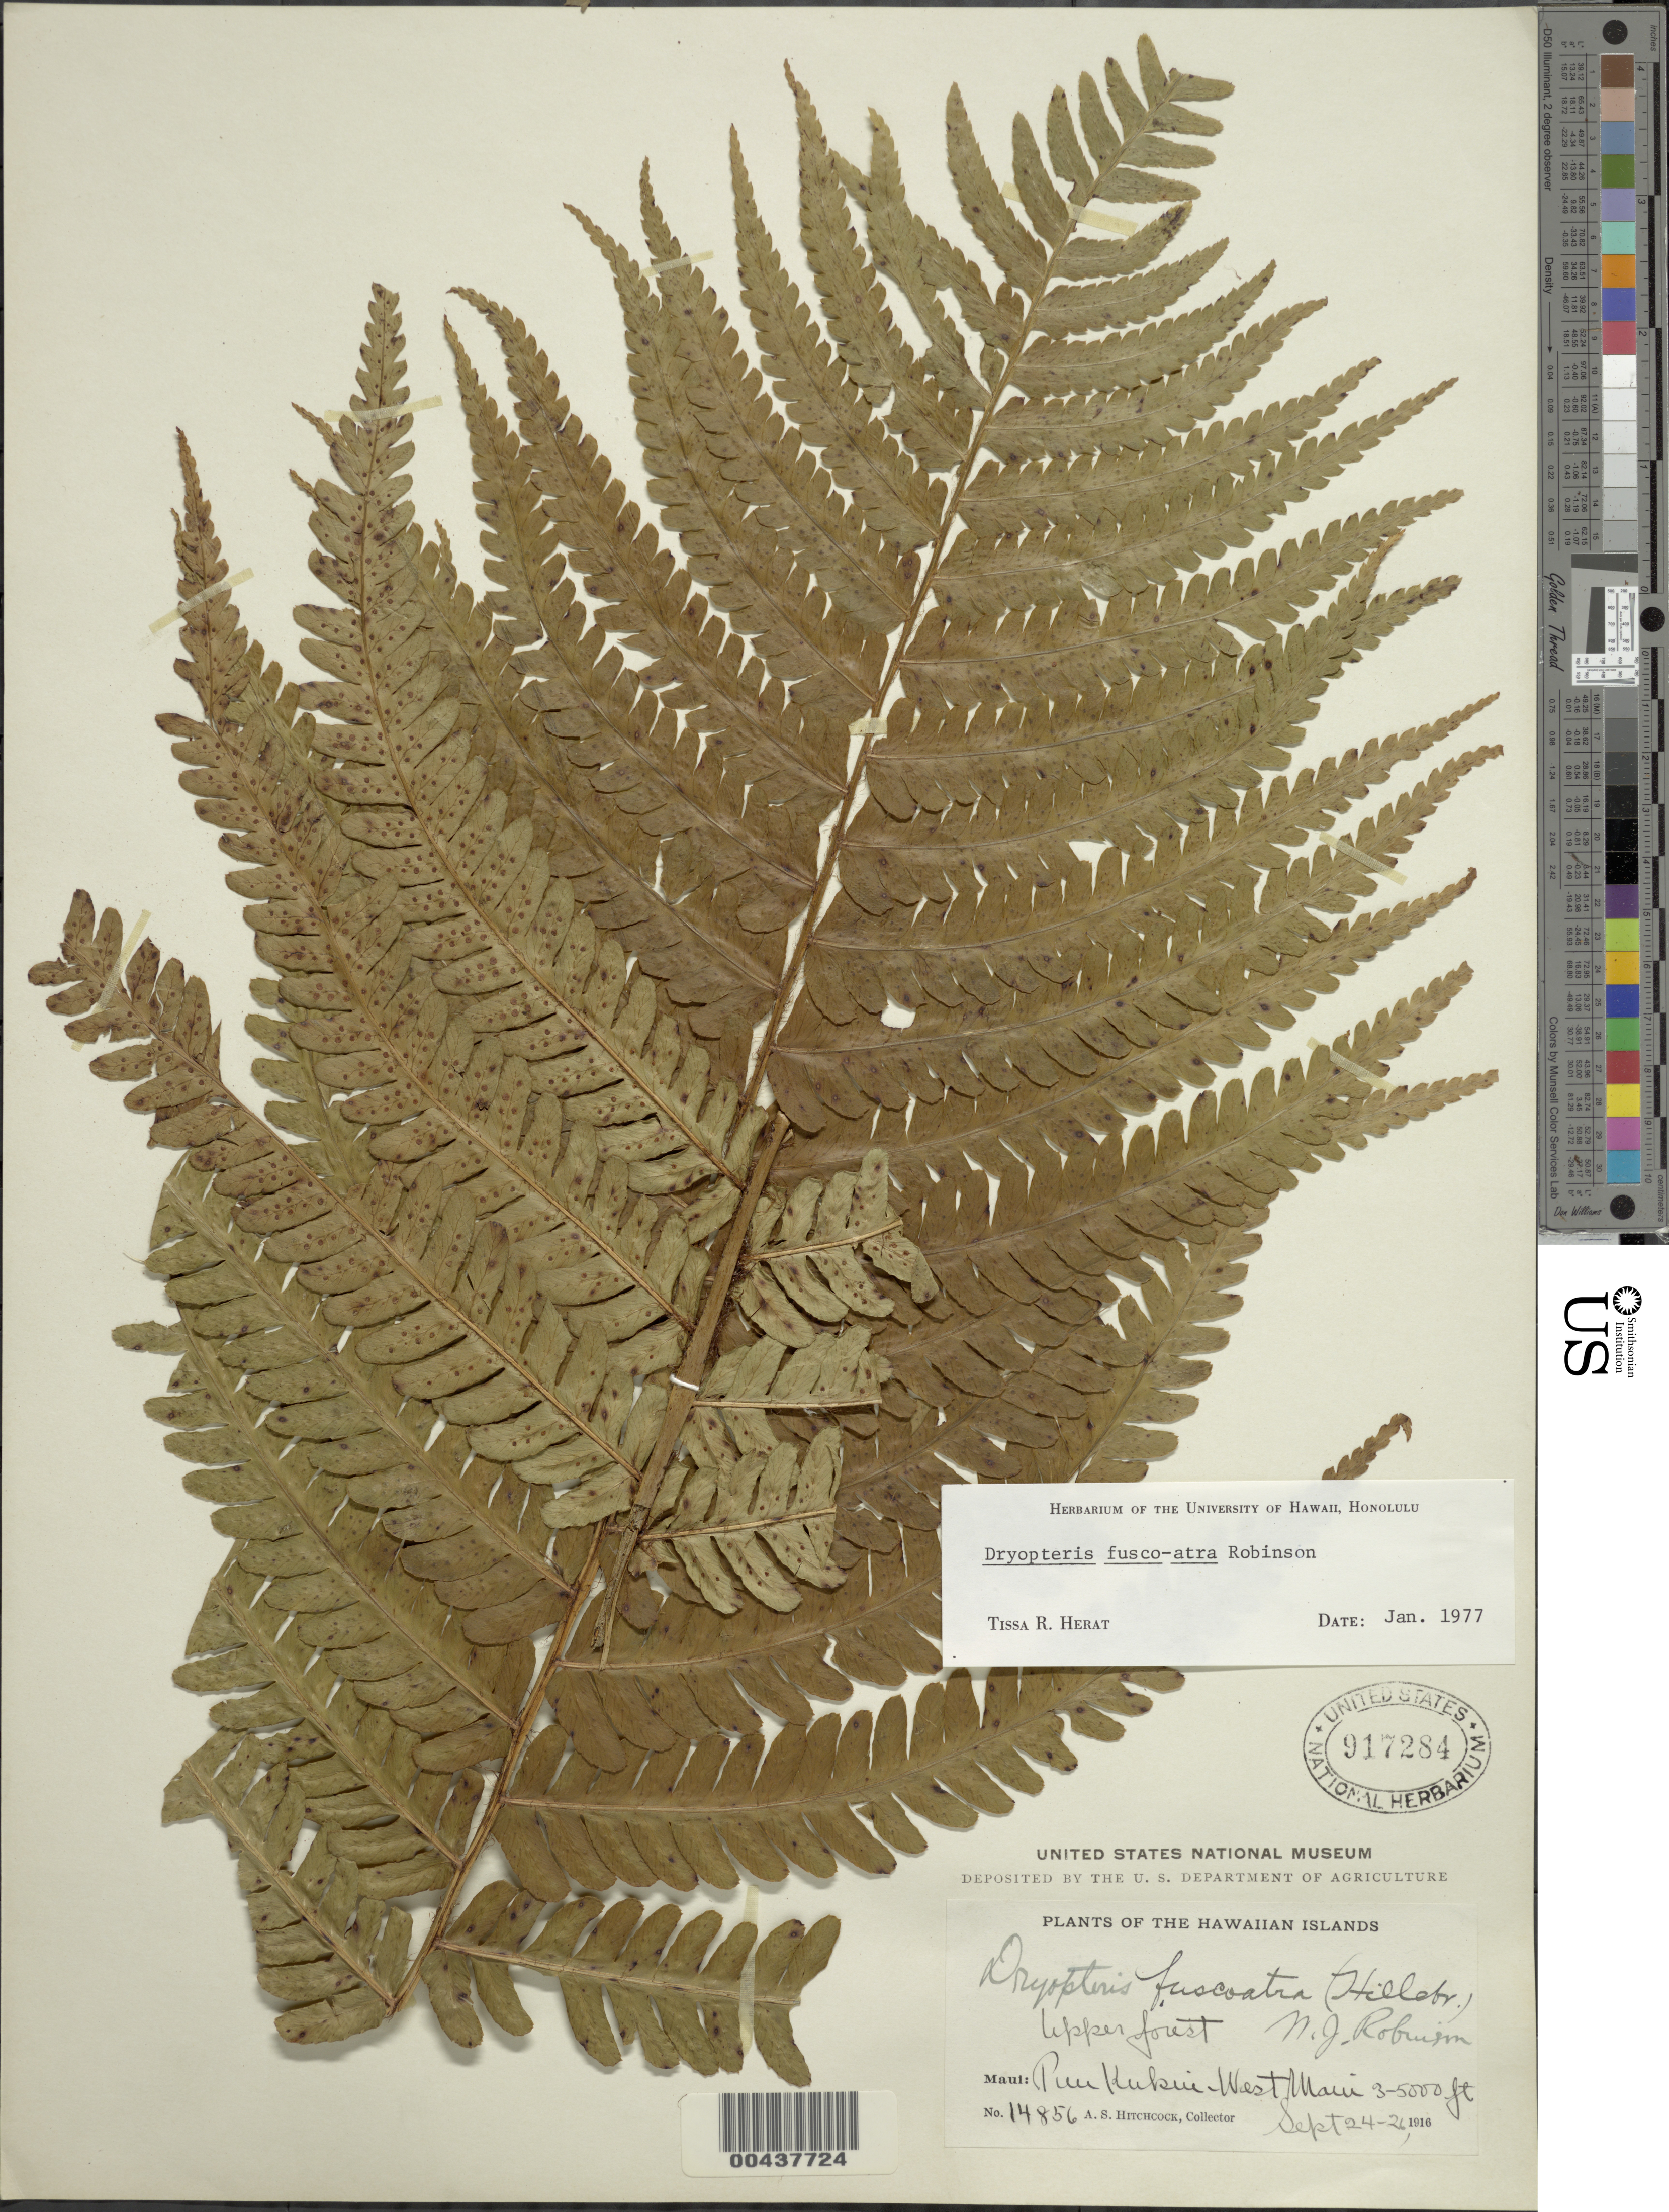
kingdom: Plantae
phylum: Tracheophyta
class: Polypodiopsida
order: Polypodiales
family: Dryopteridaceae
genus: Dryopteris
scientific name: Dryopteris fuscoatra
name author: (Hillebr.) W. J. Rob.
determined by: Herat, T. R.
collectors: A. S. Hitchcock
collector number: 14856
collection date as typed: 24 Sep 1916 to 26 Sep 1916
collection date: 1916-09-24/1916-09-26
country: United States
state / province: Hawaii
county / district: Maui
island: Maui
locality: Puu Kukui - W Maui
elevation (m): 914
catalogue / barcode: US 917284